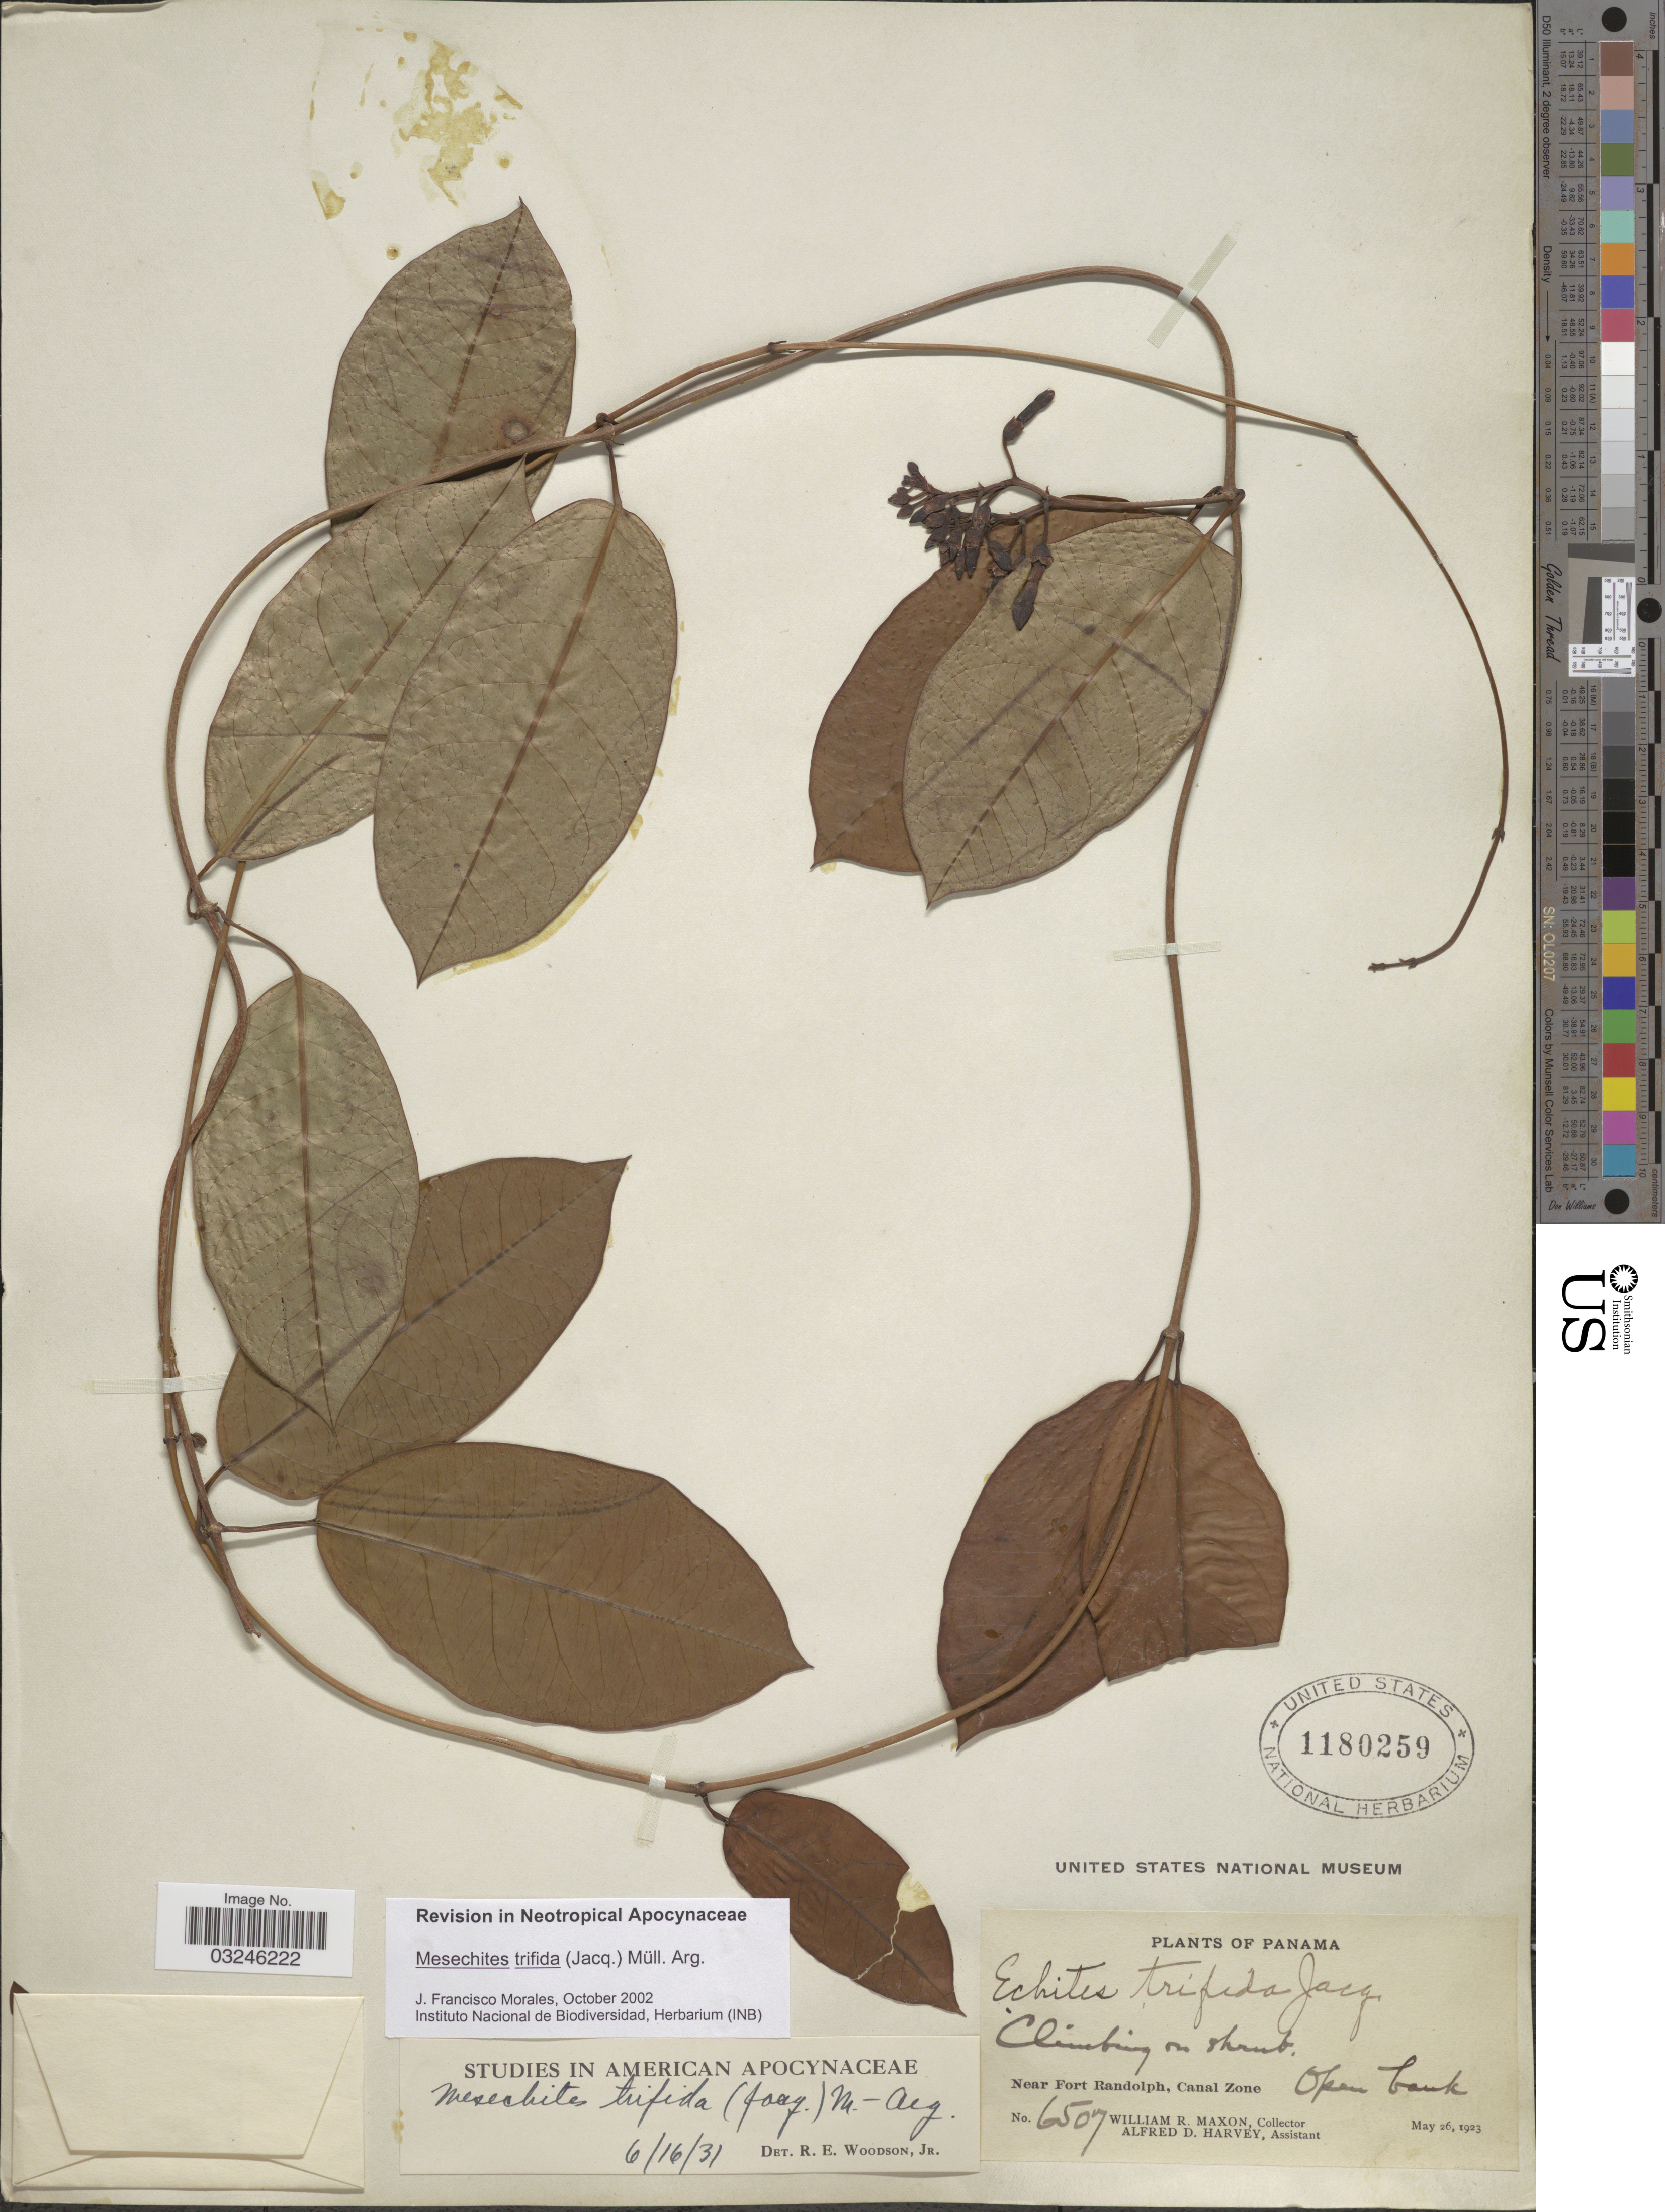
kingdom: Plantae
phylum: Tracheophyta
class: Magnoliopsida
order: Gentianales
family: Apocynaceae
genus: Mesechites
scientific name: Mesechites trifidus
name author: (Jacq.) Müll. Arg.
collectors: W. R. Maxon & A. D. Harvey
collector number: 6507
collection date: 1923-05-26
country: Panama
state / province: Colón / Panamá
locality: Near Fort Randolph, Canal Zone.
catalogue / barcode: US 1180259